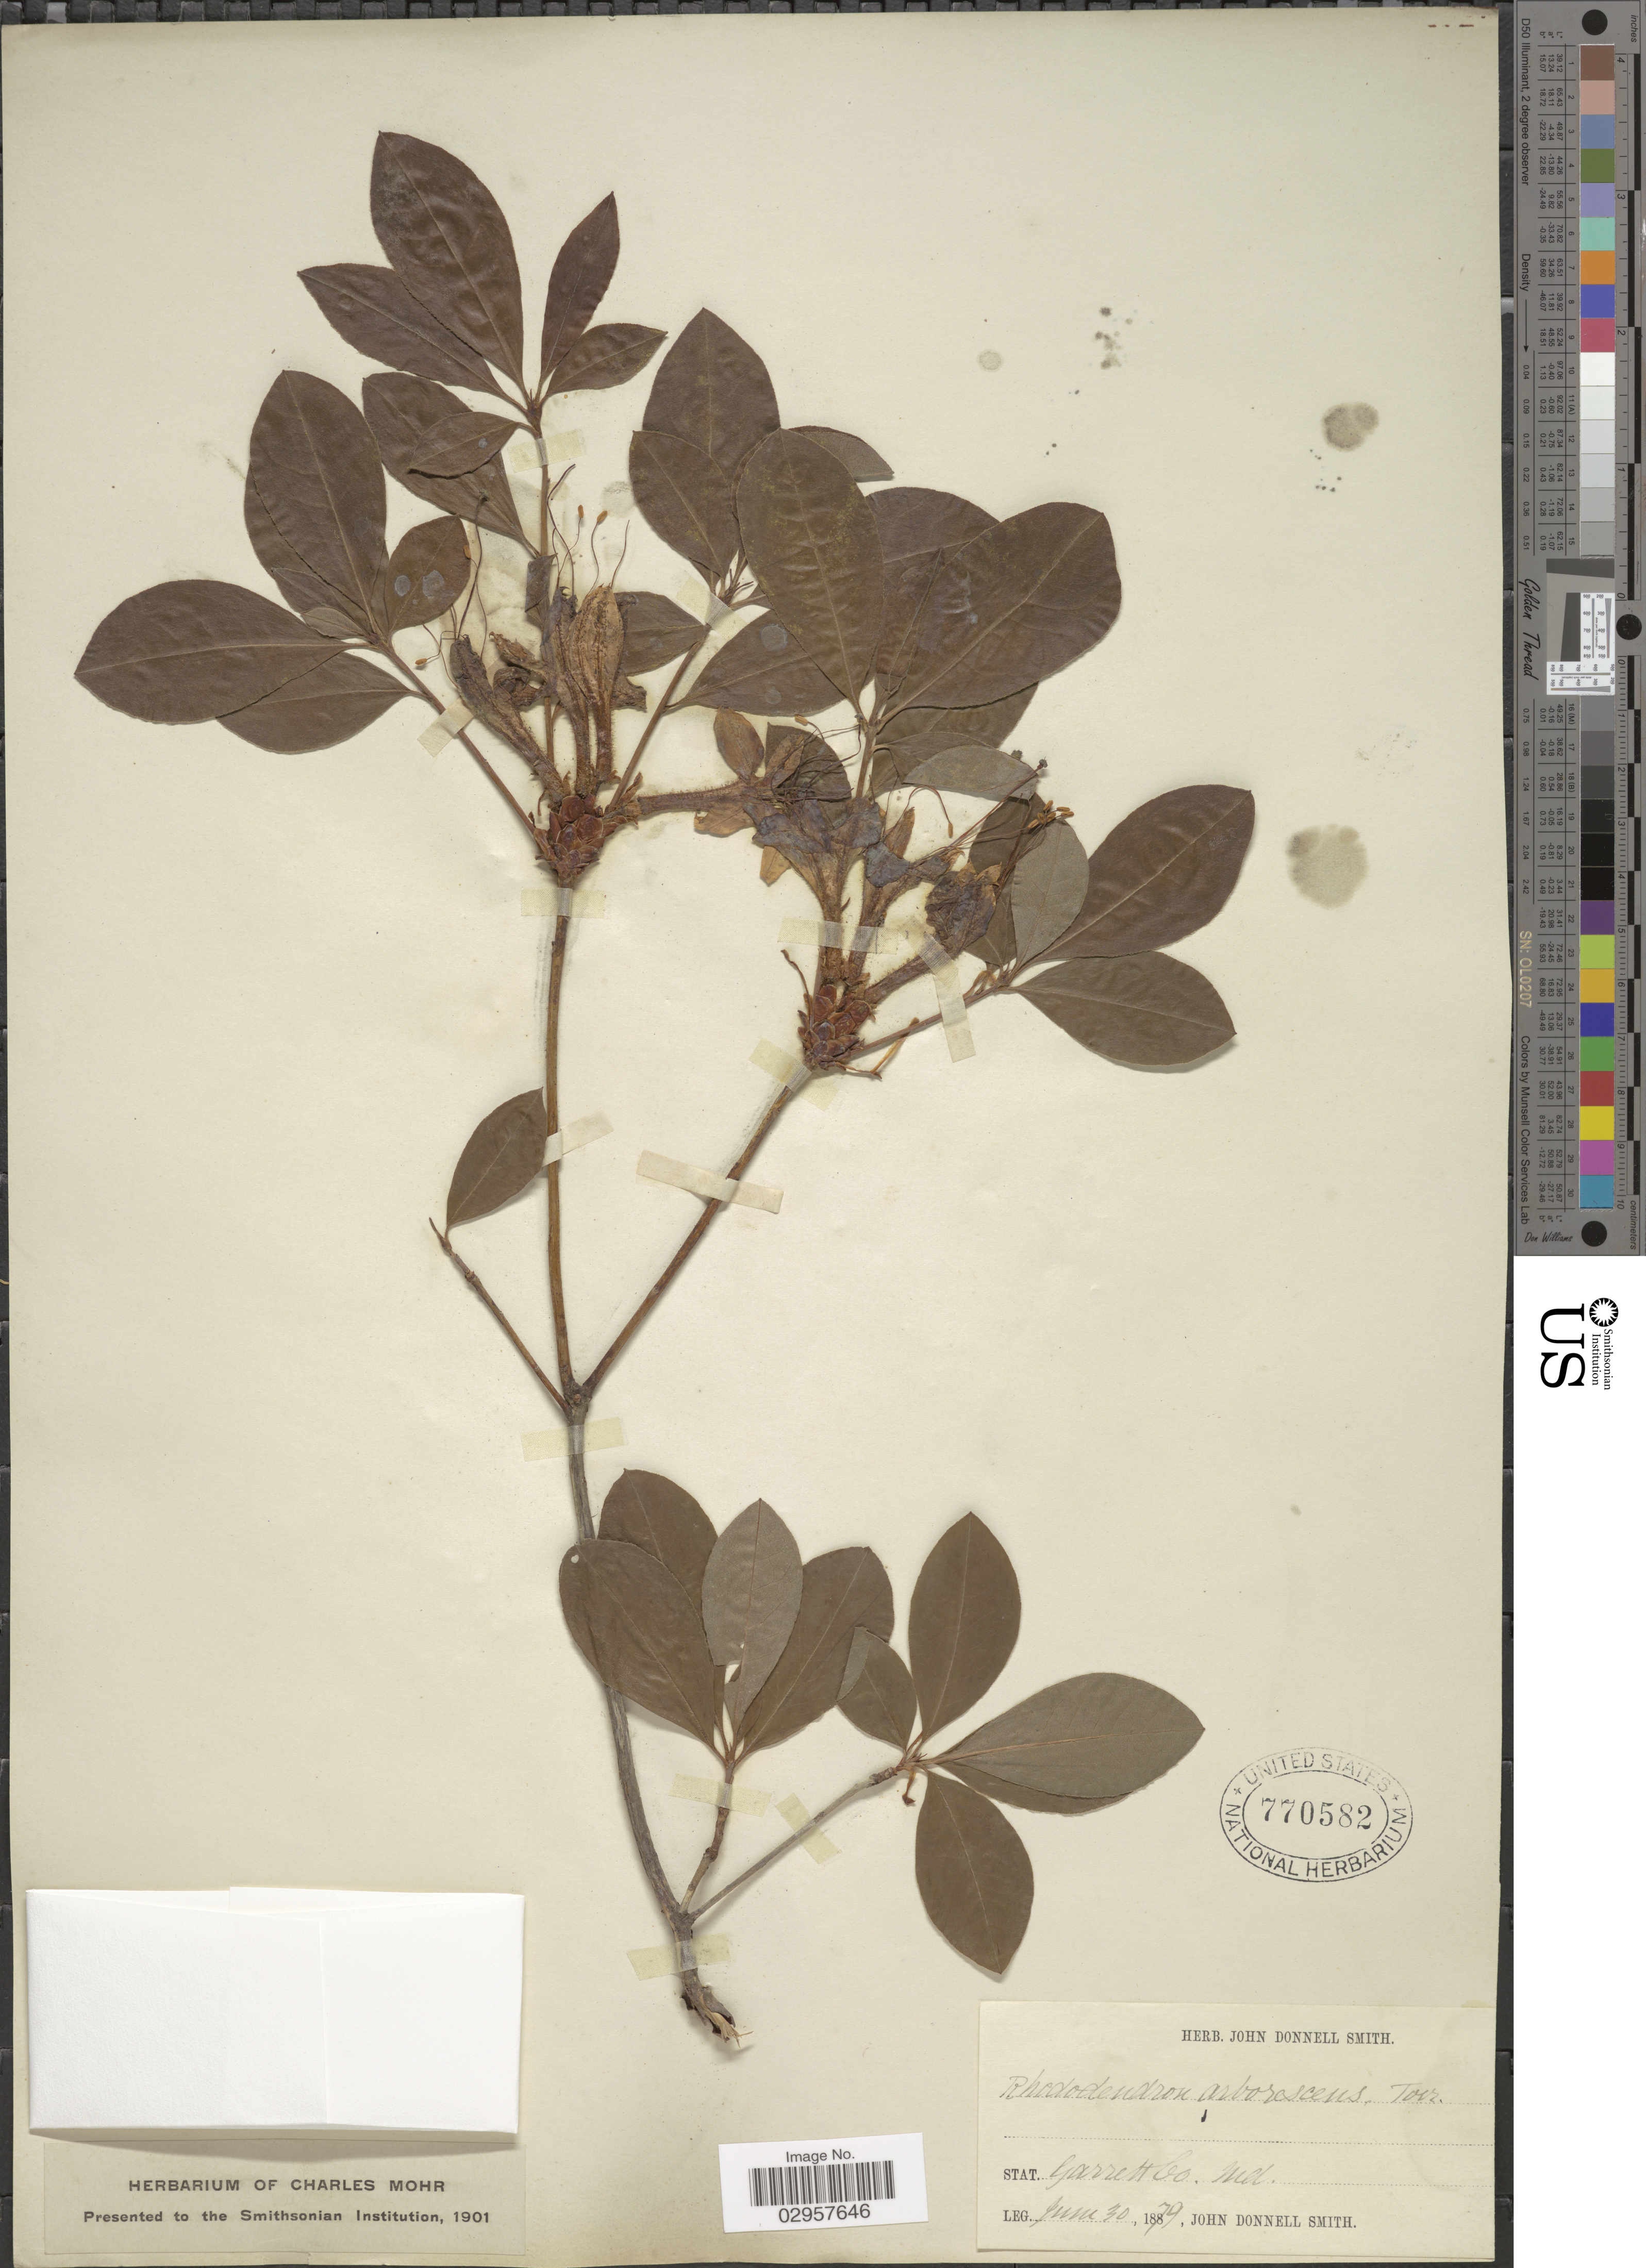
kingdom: Plantae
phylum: Tracheophyta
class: Magnoliopsida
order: Ericales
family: Ericaceae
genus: Rhododendron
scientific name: Rhododendron arborescens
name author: (Pursh) Torr.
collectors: J. Donnell Smith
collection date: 1879-06-30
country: United States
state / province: Maryland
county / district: Garrett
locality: Stat. Garrett Co.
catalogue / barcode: US 770582